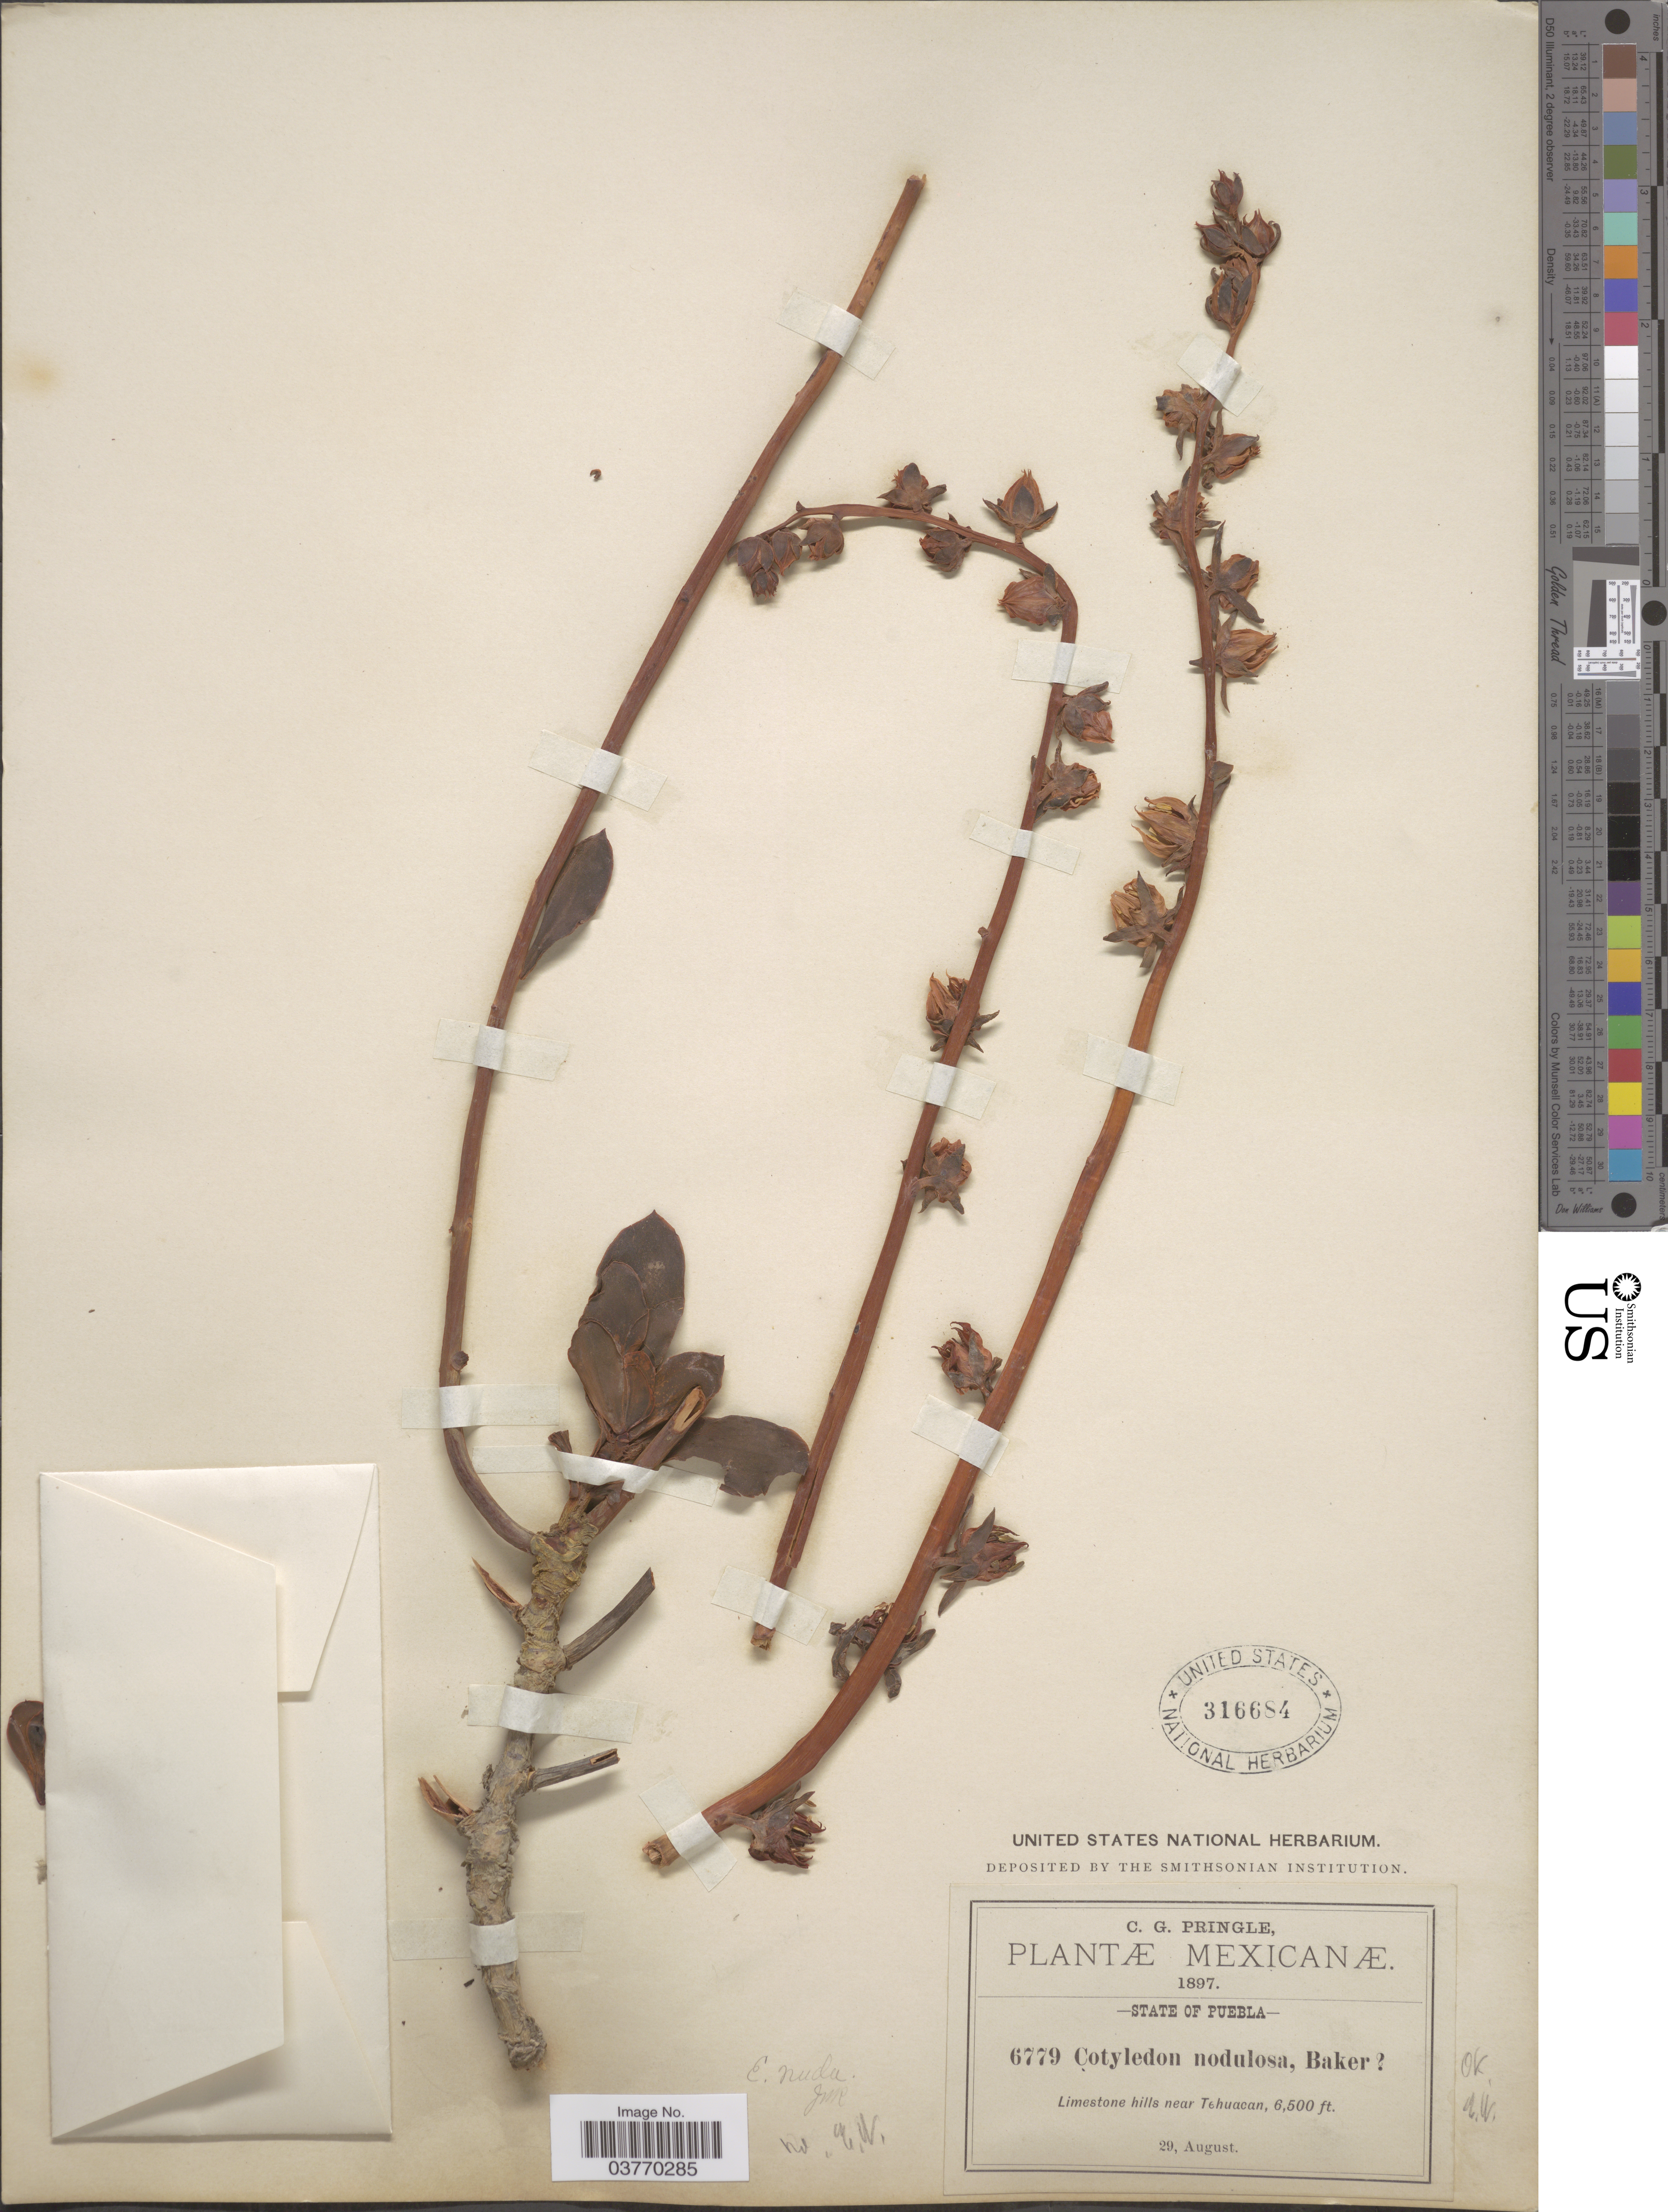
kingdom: Plantae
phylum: Tracheophyta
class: Magnoliopsida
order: Saxifragales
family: Crassulaceae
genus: Echeveria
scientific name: Echeveria nodulosa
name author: (Baker) Otto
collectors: C. G. Pringle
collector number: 6779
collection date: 1897-08-29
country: Mexico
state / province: Puebla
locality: Limestone hills near Tehuacan.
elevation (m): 1981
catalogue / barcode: US 316684